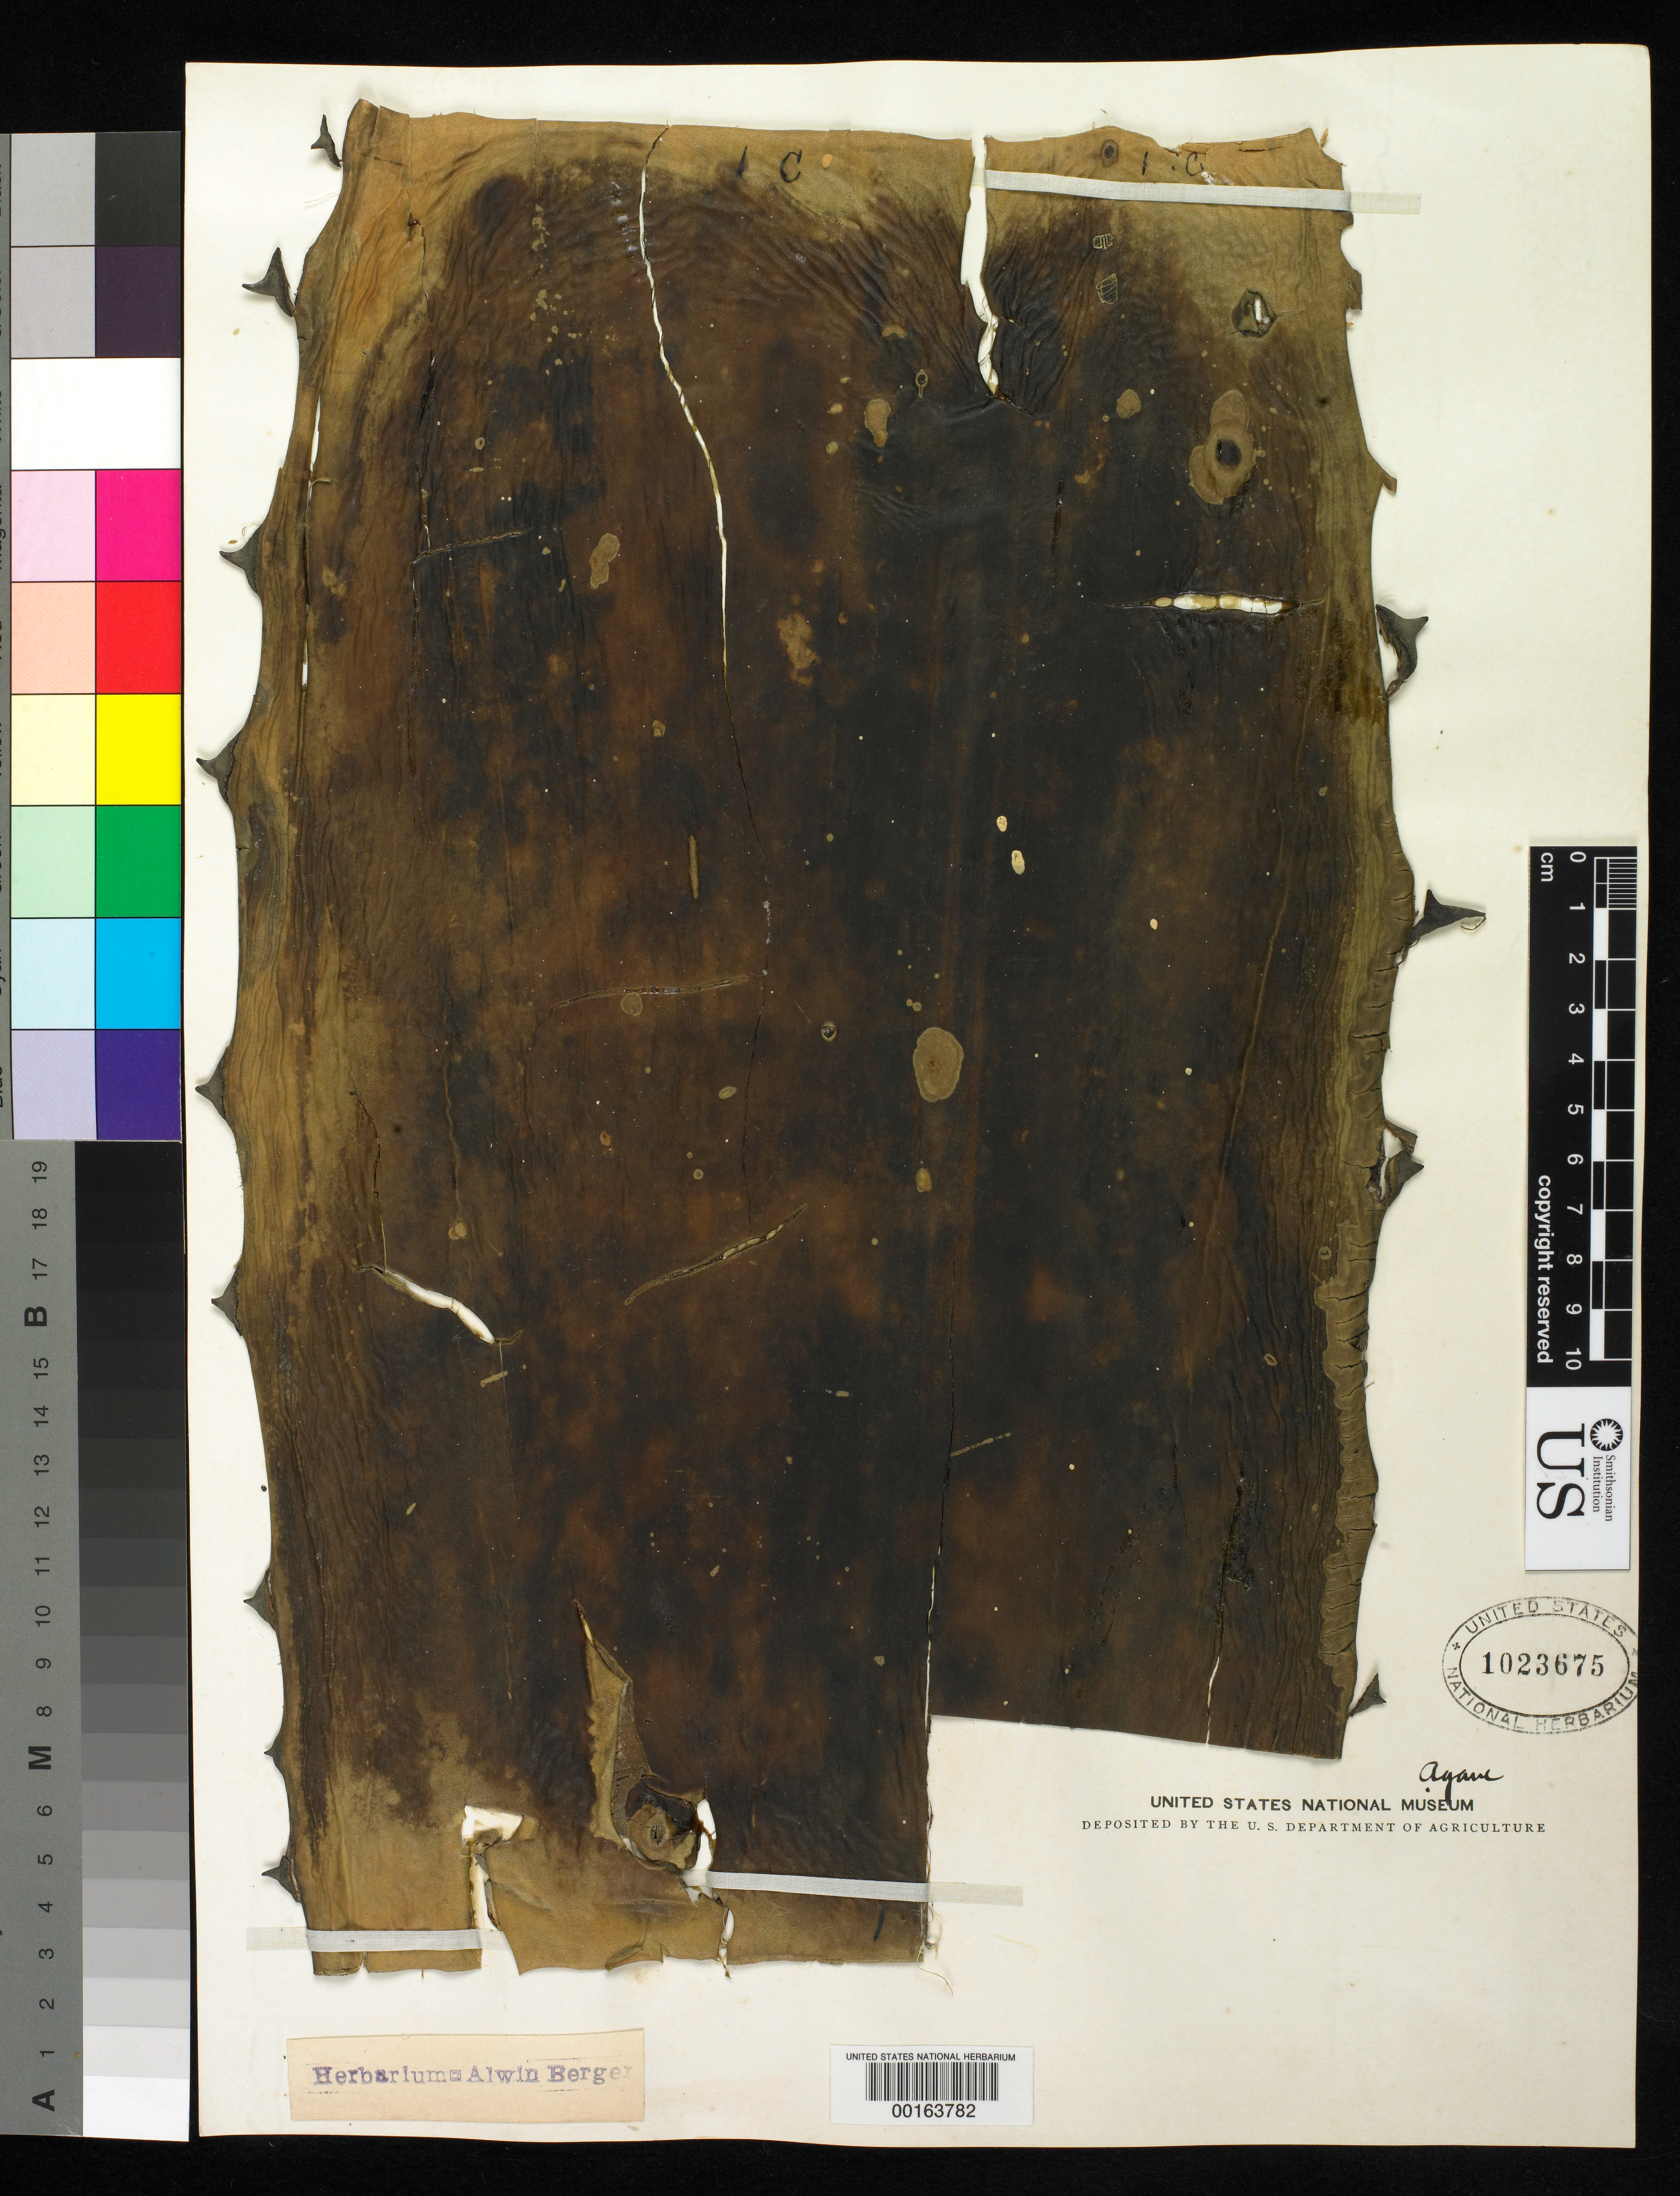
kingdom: Plantae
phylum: Tracheophyta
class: Liliopsida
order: Asparagales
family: Asparagaceae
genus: Agave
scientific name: Agave sp.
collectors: ex herb. A. Berger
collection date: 1909-06-02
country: Mexico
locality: Cultivated at La Mortola, Italy.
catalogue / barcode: US 1023675